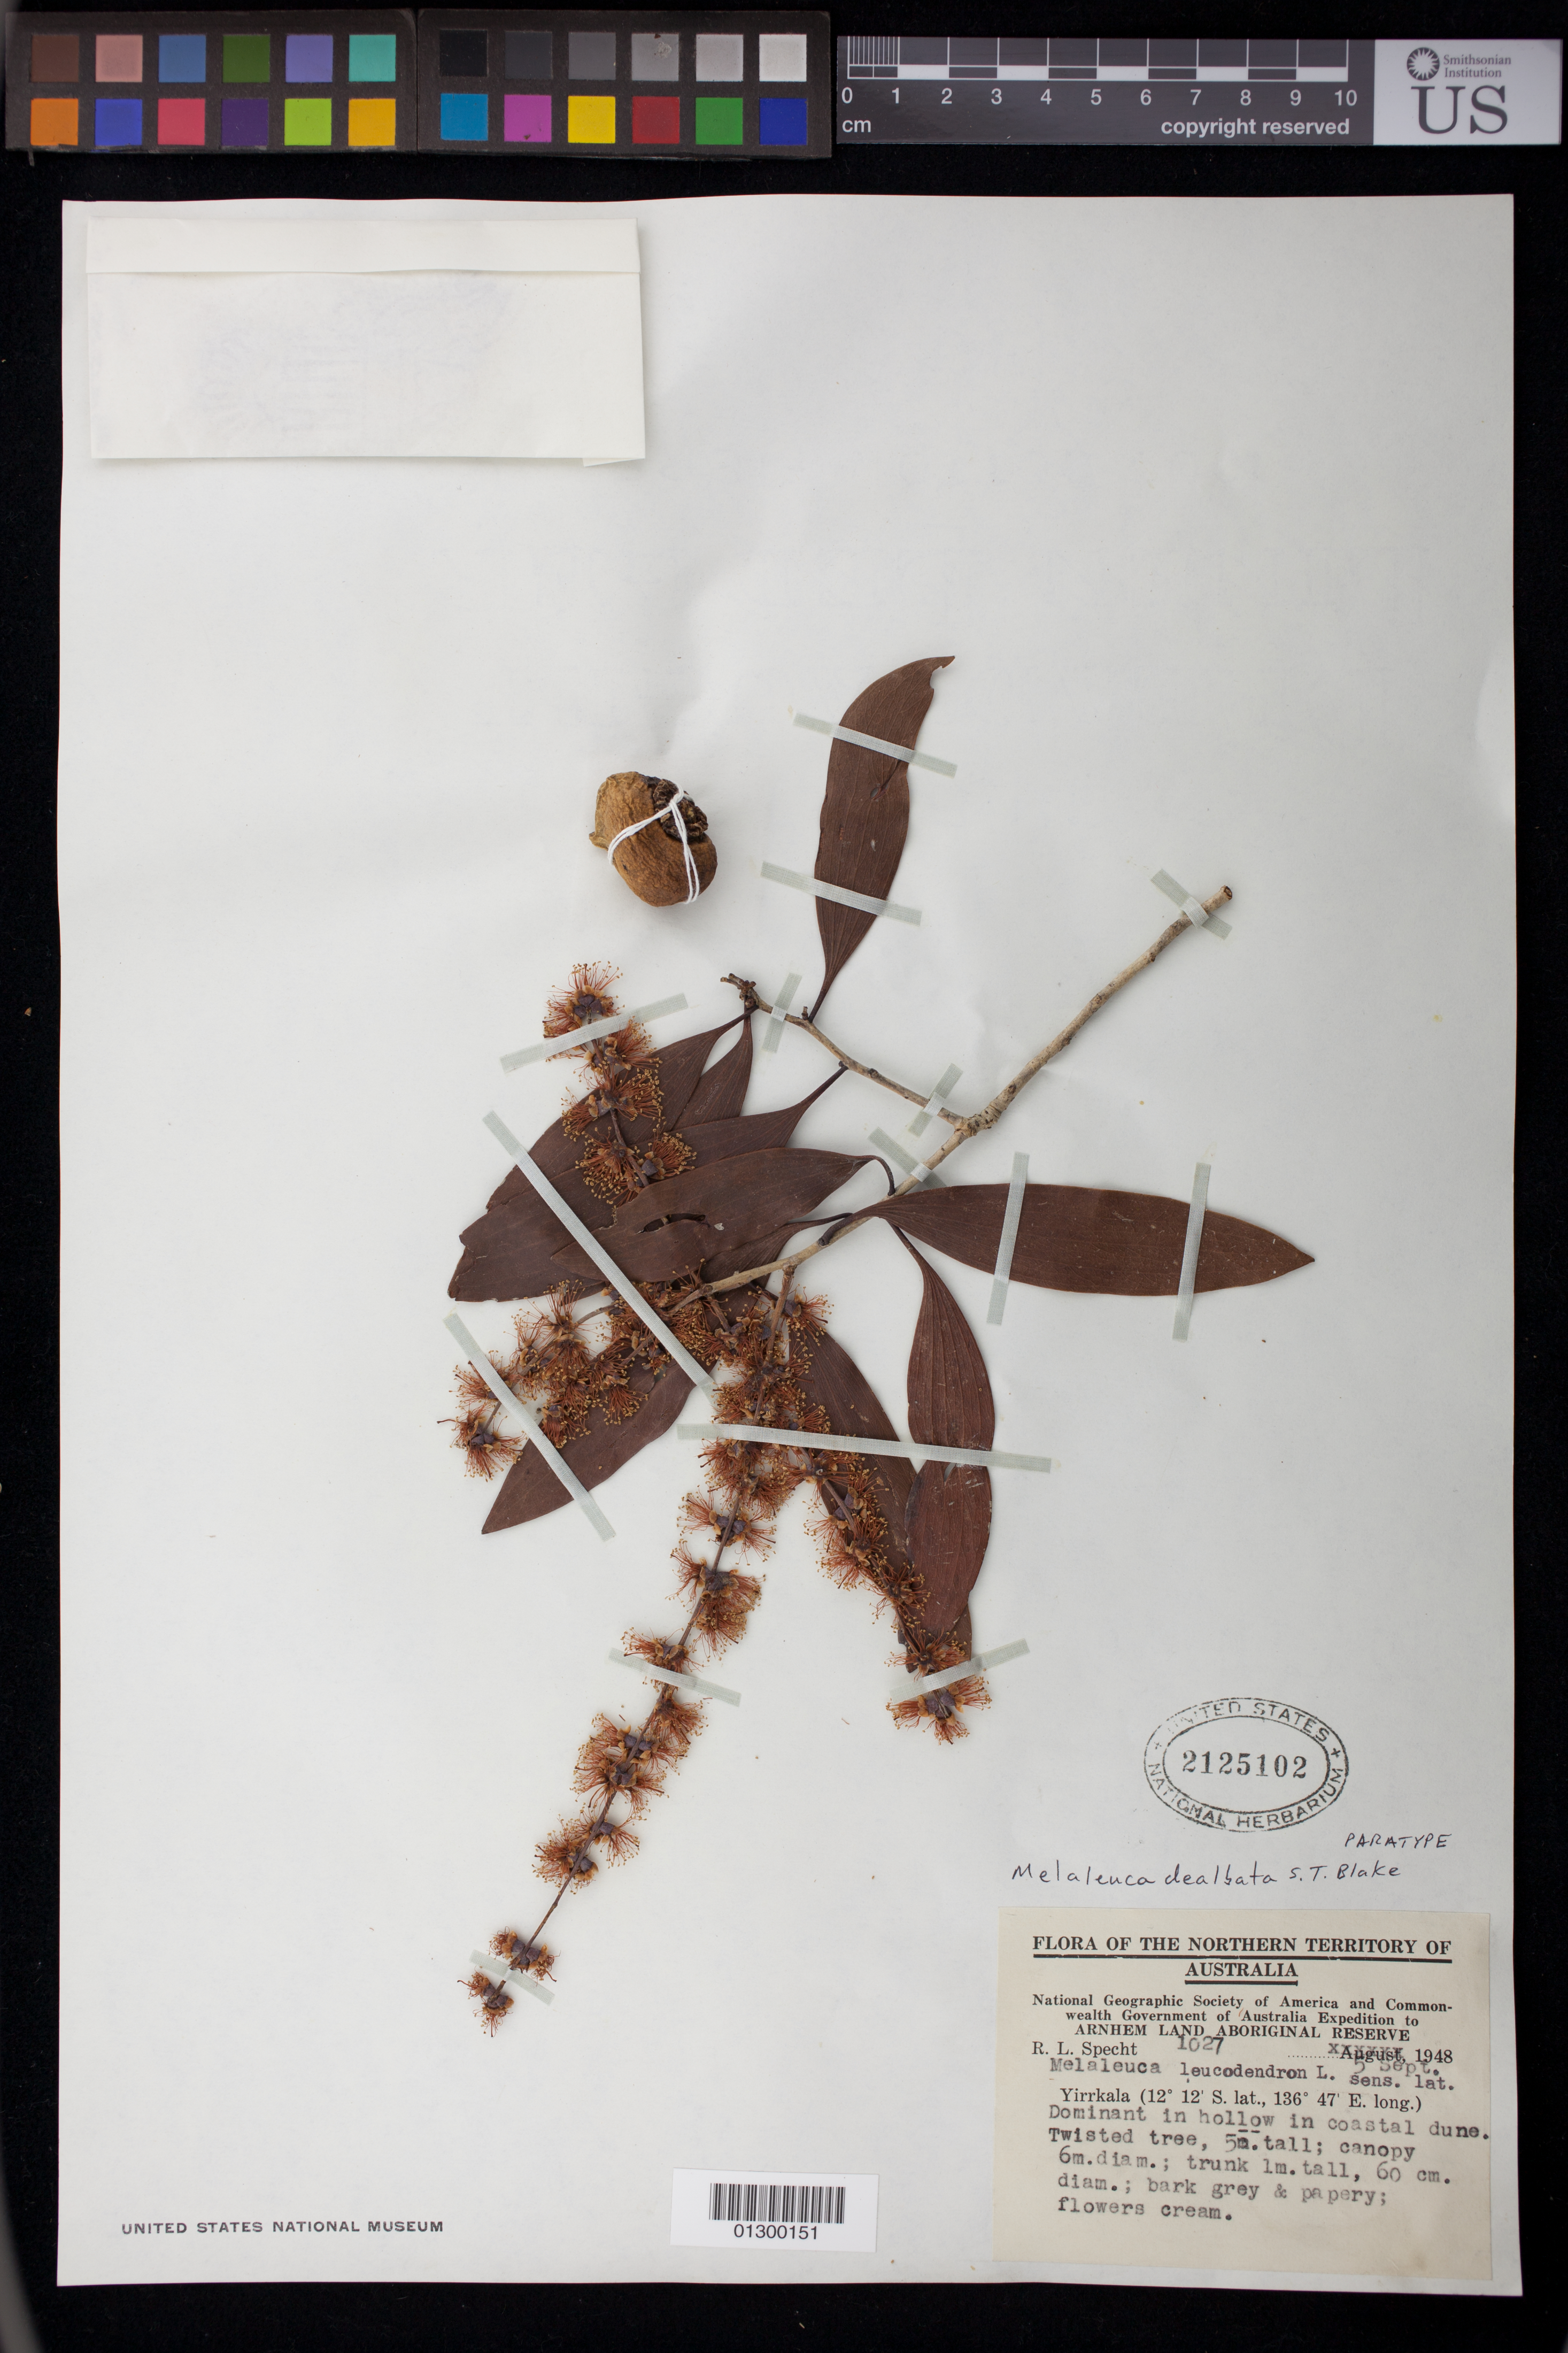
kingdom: Plantae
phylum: Tracheophyta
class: Magnoliopsida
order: Myrtales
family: Myrtaceae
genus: Melaleuca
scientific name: Melaleuca dealbata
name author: S.T. Blake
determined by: Blake, S. T.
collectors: R. L. Specht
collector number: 1027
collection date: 1948-09-05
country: Australia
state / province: Northern Territory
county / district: East Arnhem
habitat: Dominant in hollow coastal dune.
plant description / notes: Twisted tree, 5 m. tall; canopy 6 m. diam.; trunk 1 m. tall, 60 cm. diam.; bark grey and papery; flowers cream.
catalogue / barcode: US 2125102